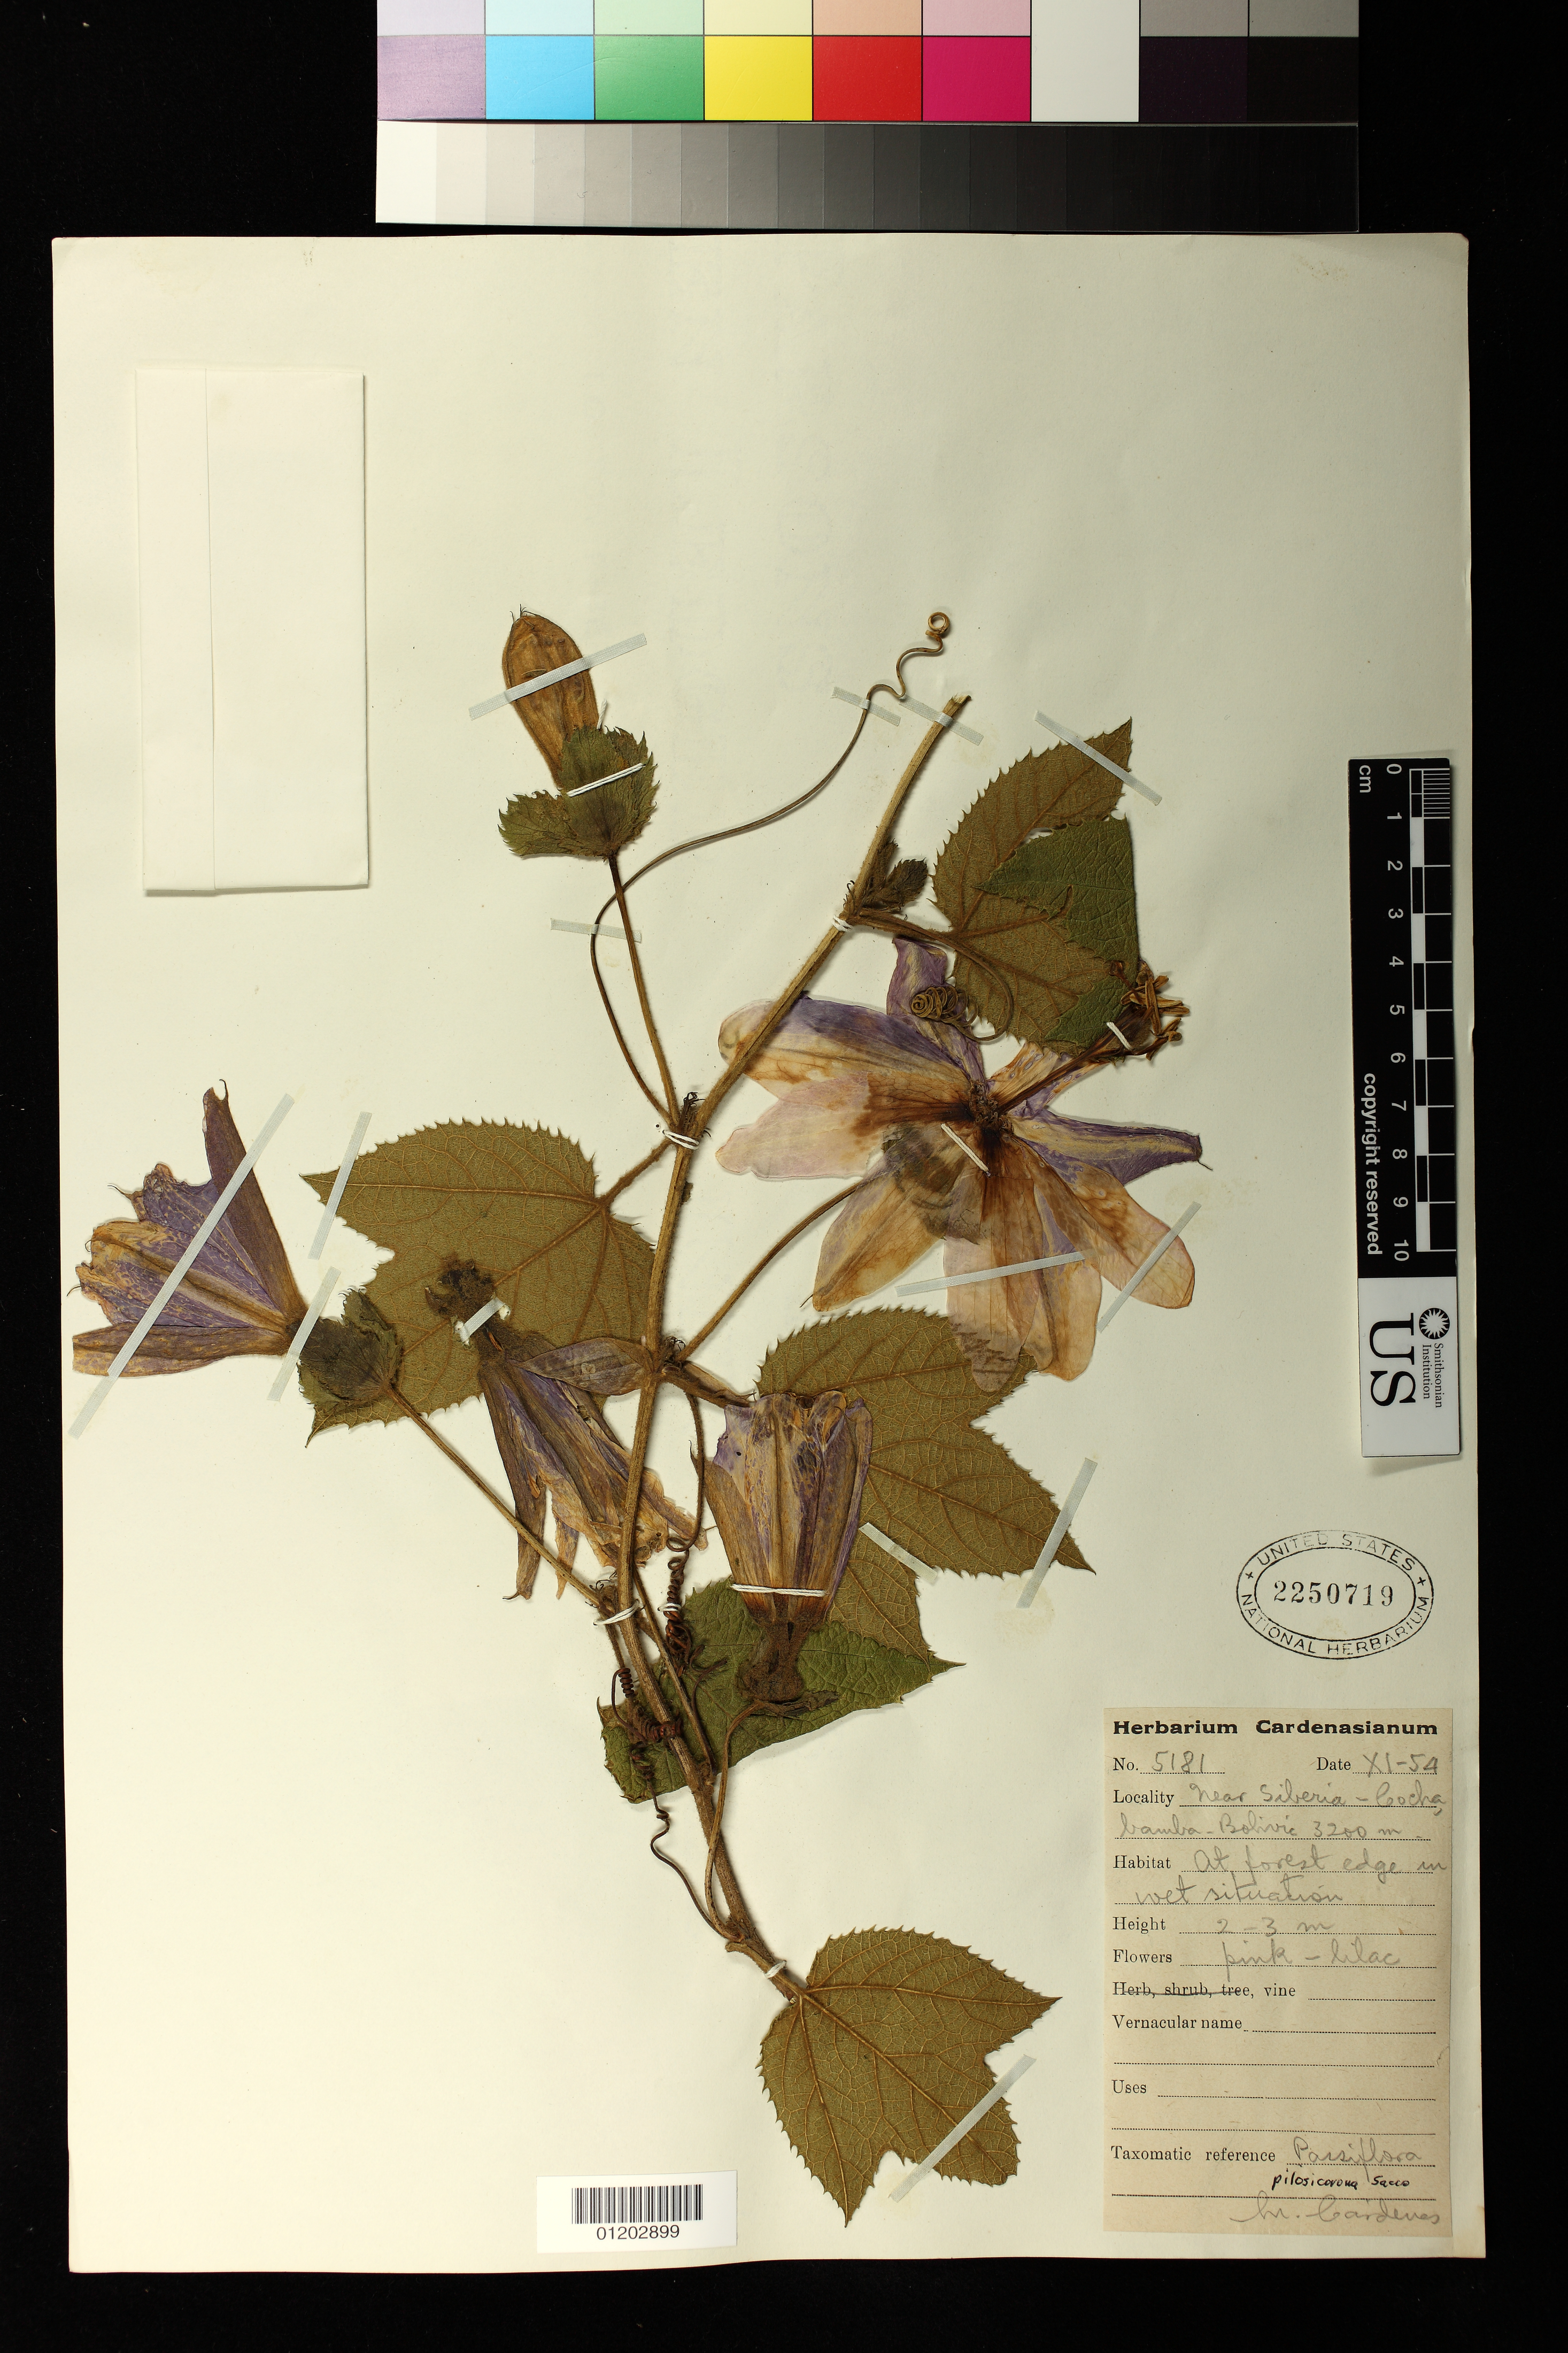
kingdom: Plantae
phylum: Tracheophyta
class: Magnoliopsida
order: Malpighiales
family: Passifloraceae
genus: Passiflora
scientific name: Passiflora pilosicorona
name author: Sacco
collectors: M. Cardenas L.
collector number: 5181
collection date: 1954-11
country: Bolivia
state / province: Cochabamba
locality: near Siberia-Cocha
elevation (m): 3200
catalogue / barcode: US 2250719